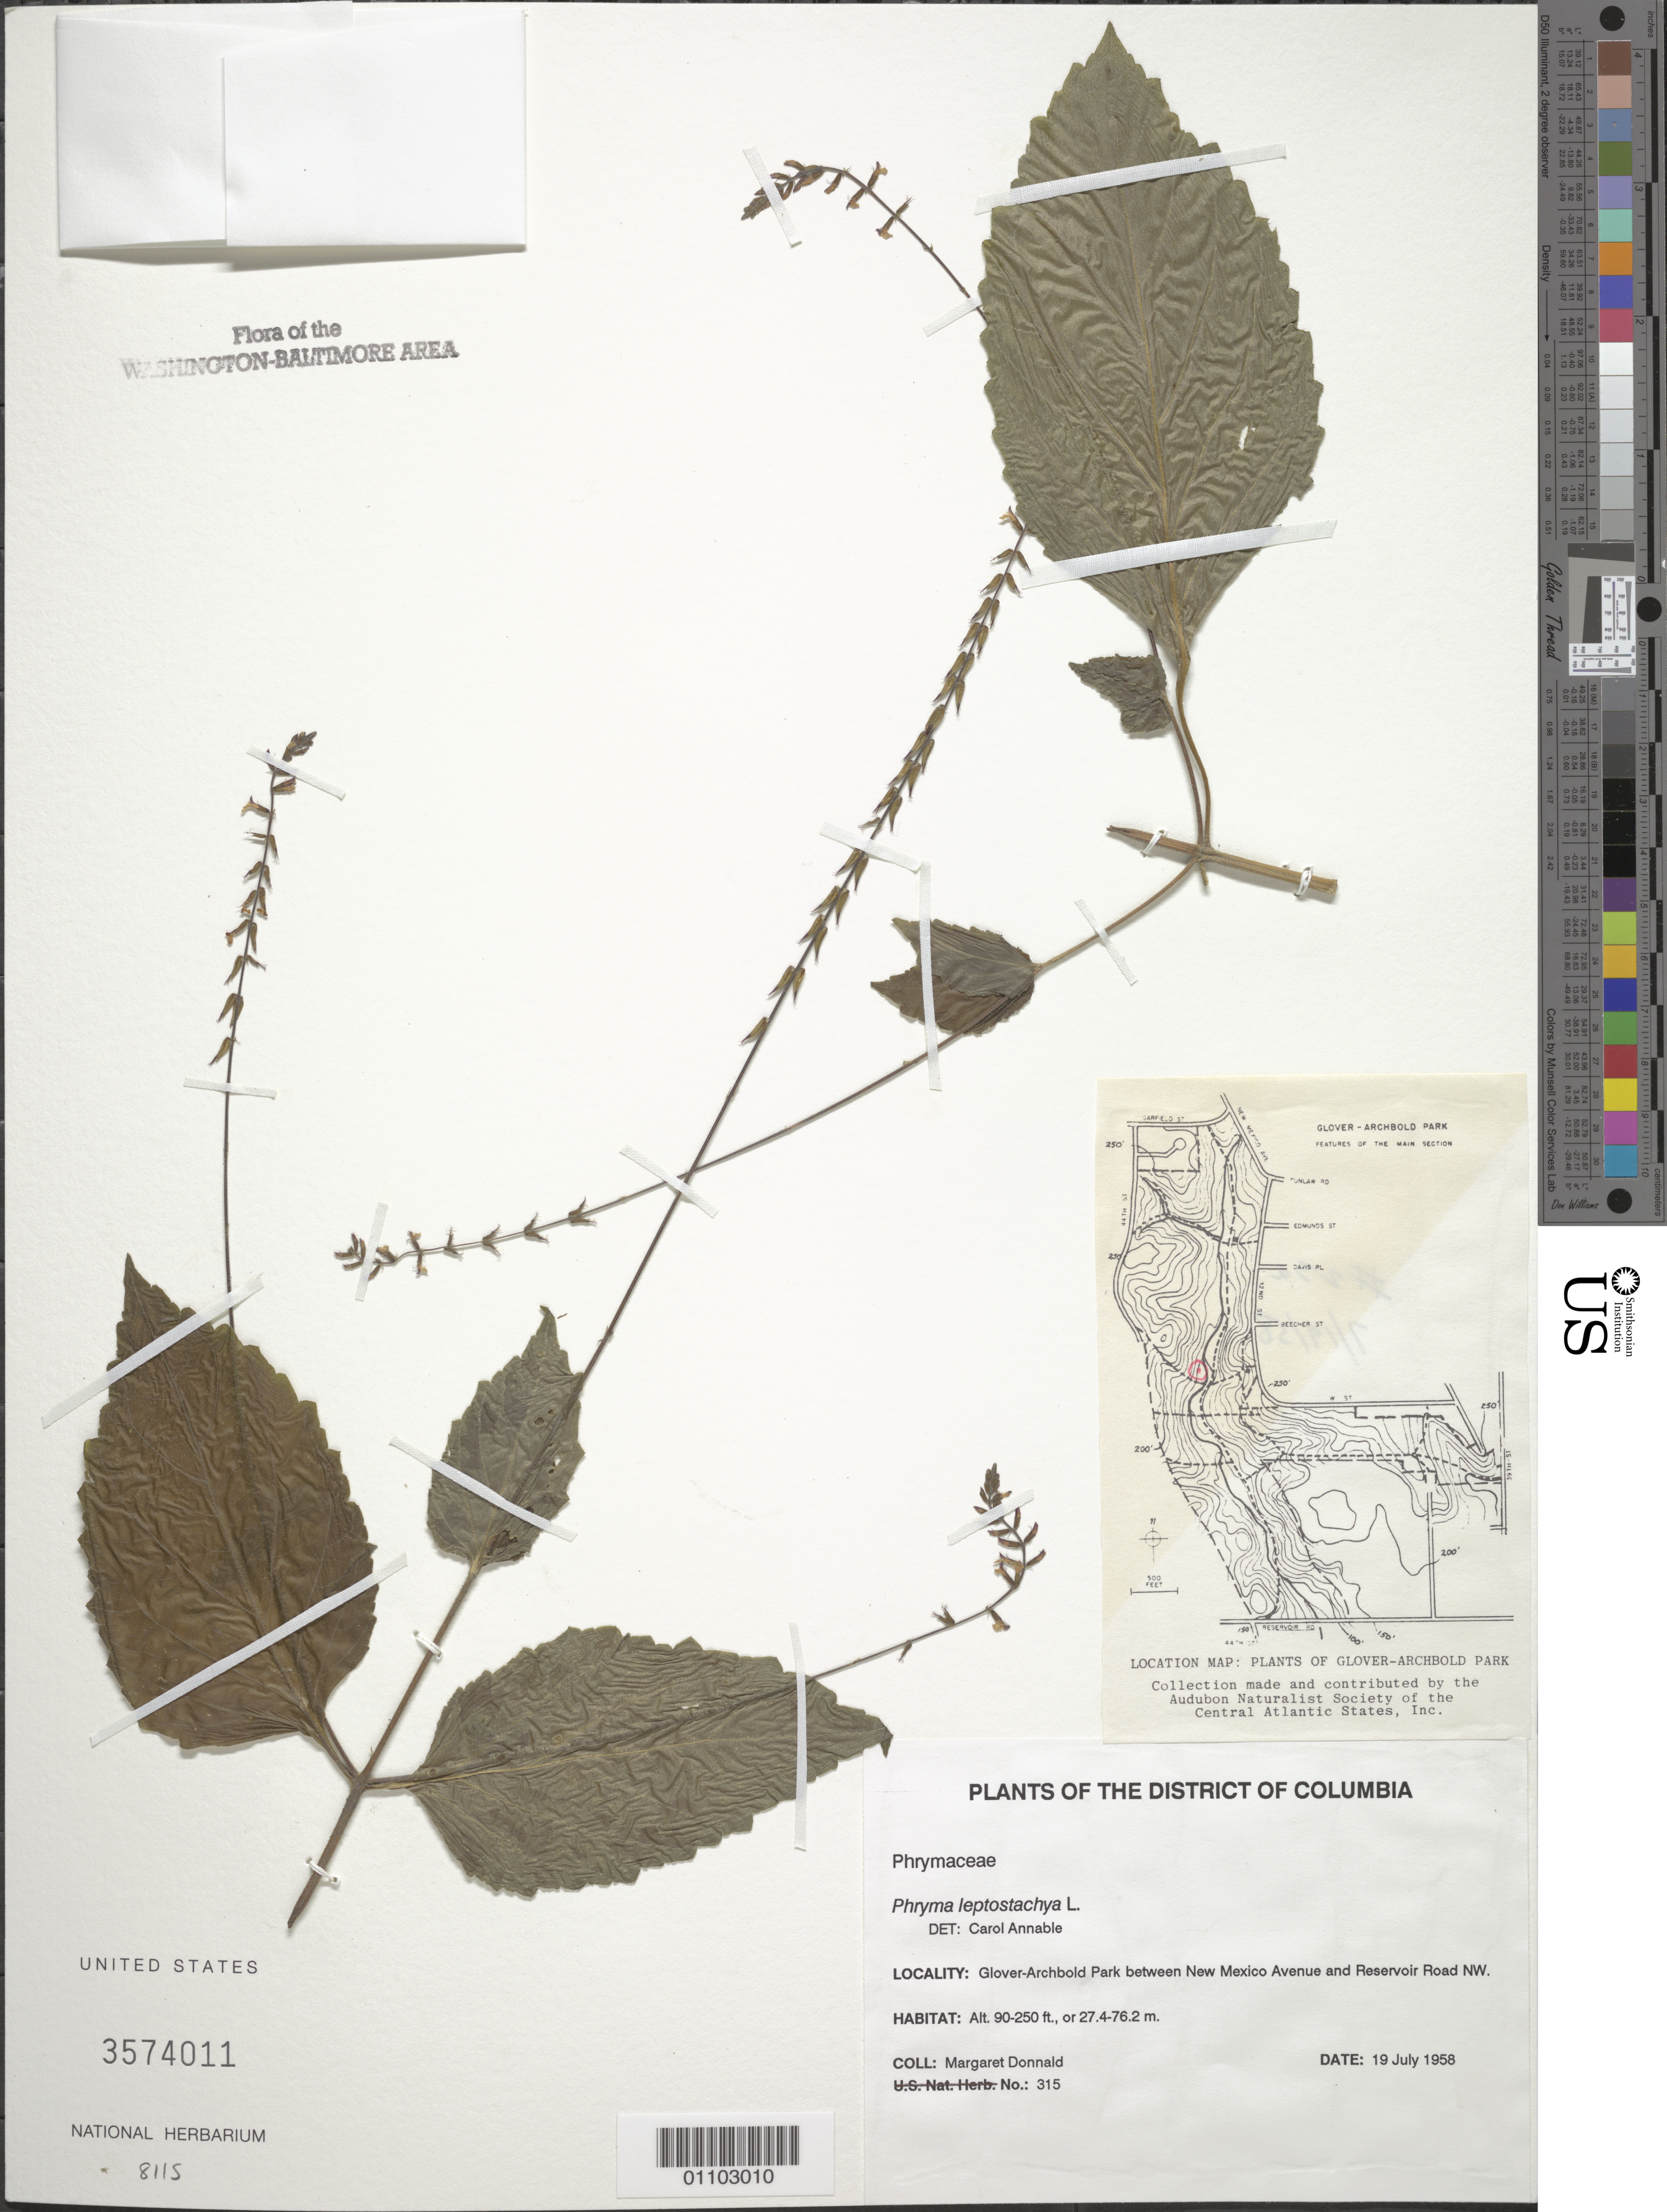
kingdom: Plantae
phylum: Tracheophyta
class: Magnoliopsida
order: Lamiales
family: Phrymaceae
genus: Phryma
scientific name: Phryma leptostachya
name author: L.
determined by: Annable, C. R.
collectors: M. Donnald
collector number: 315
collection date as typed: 19 July 1958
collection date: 1958-07-19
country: United States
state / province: District of Columbia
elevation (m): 27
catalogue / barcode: US 3574011